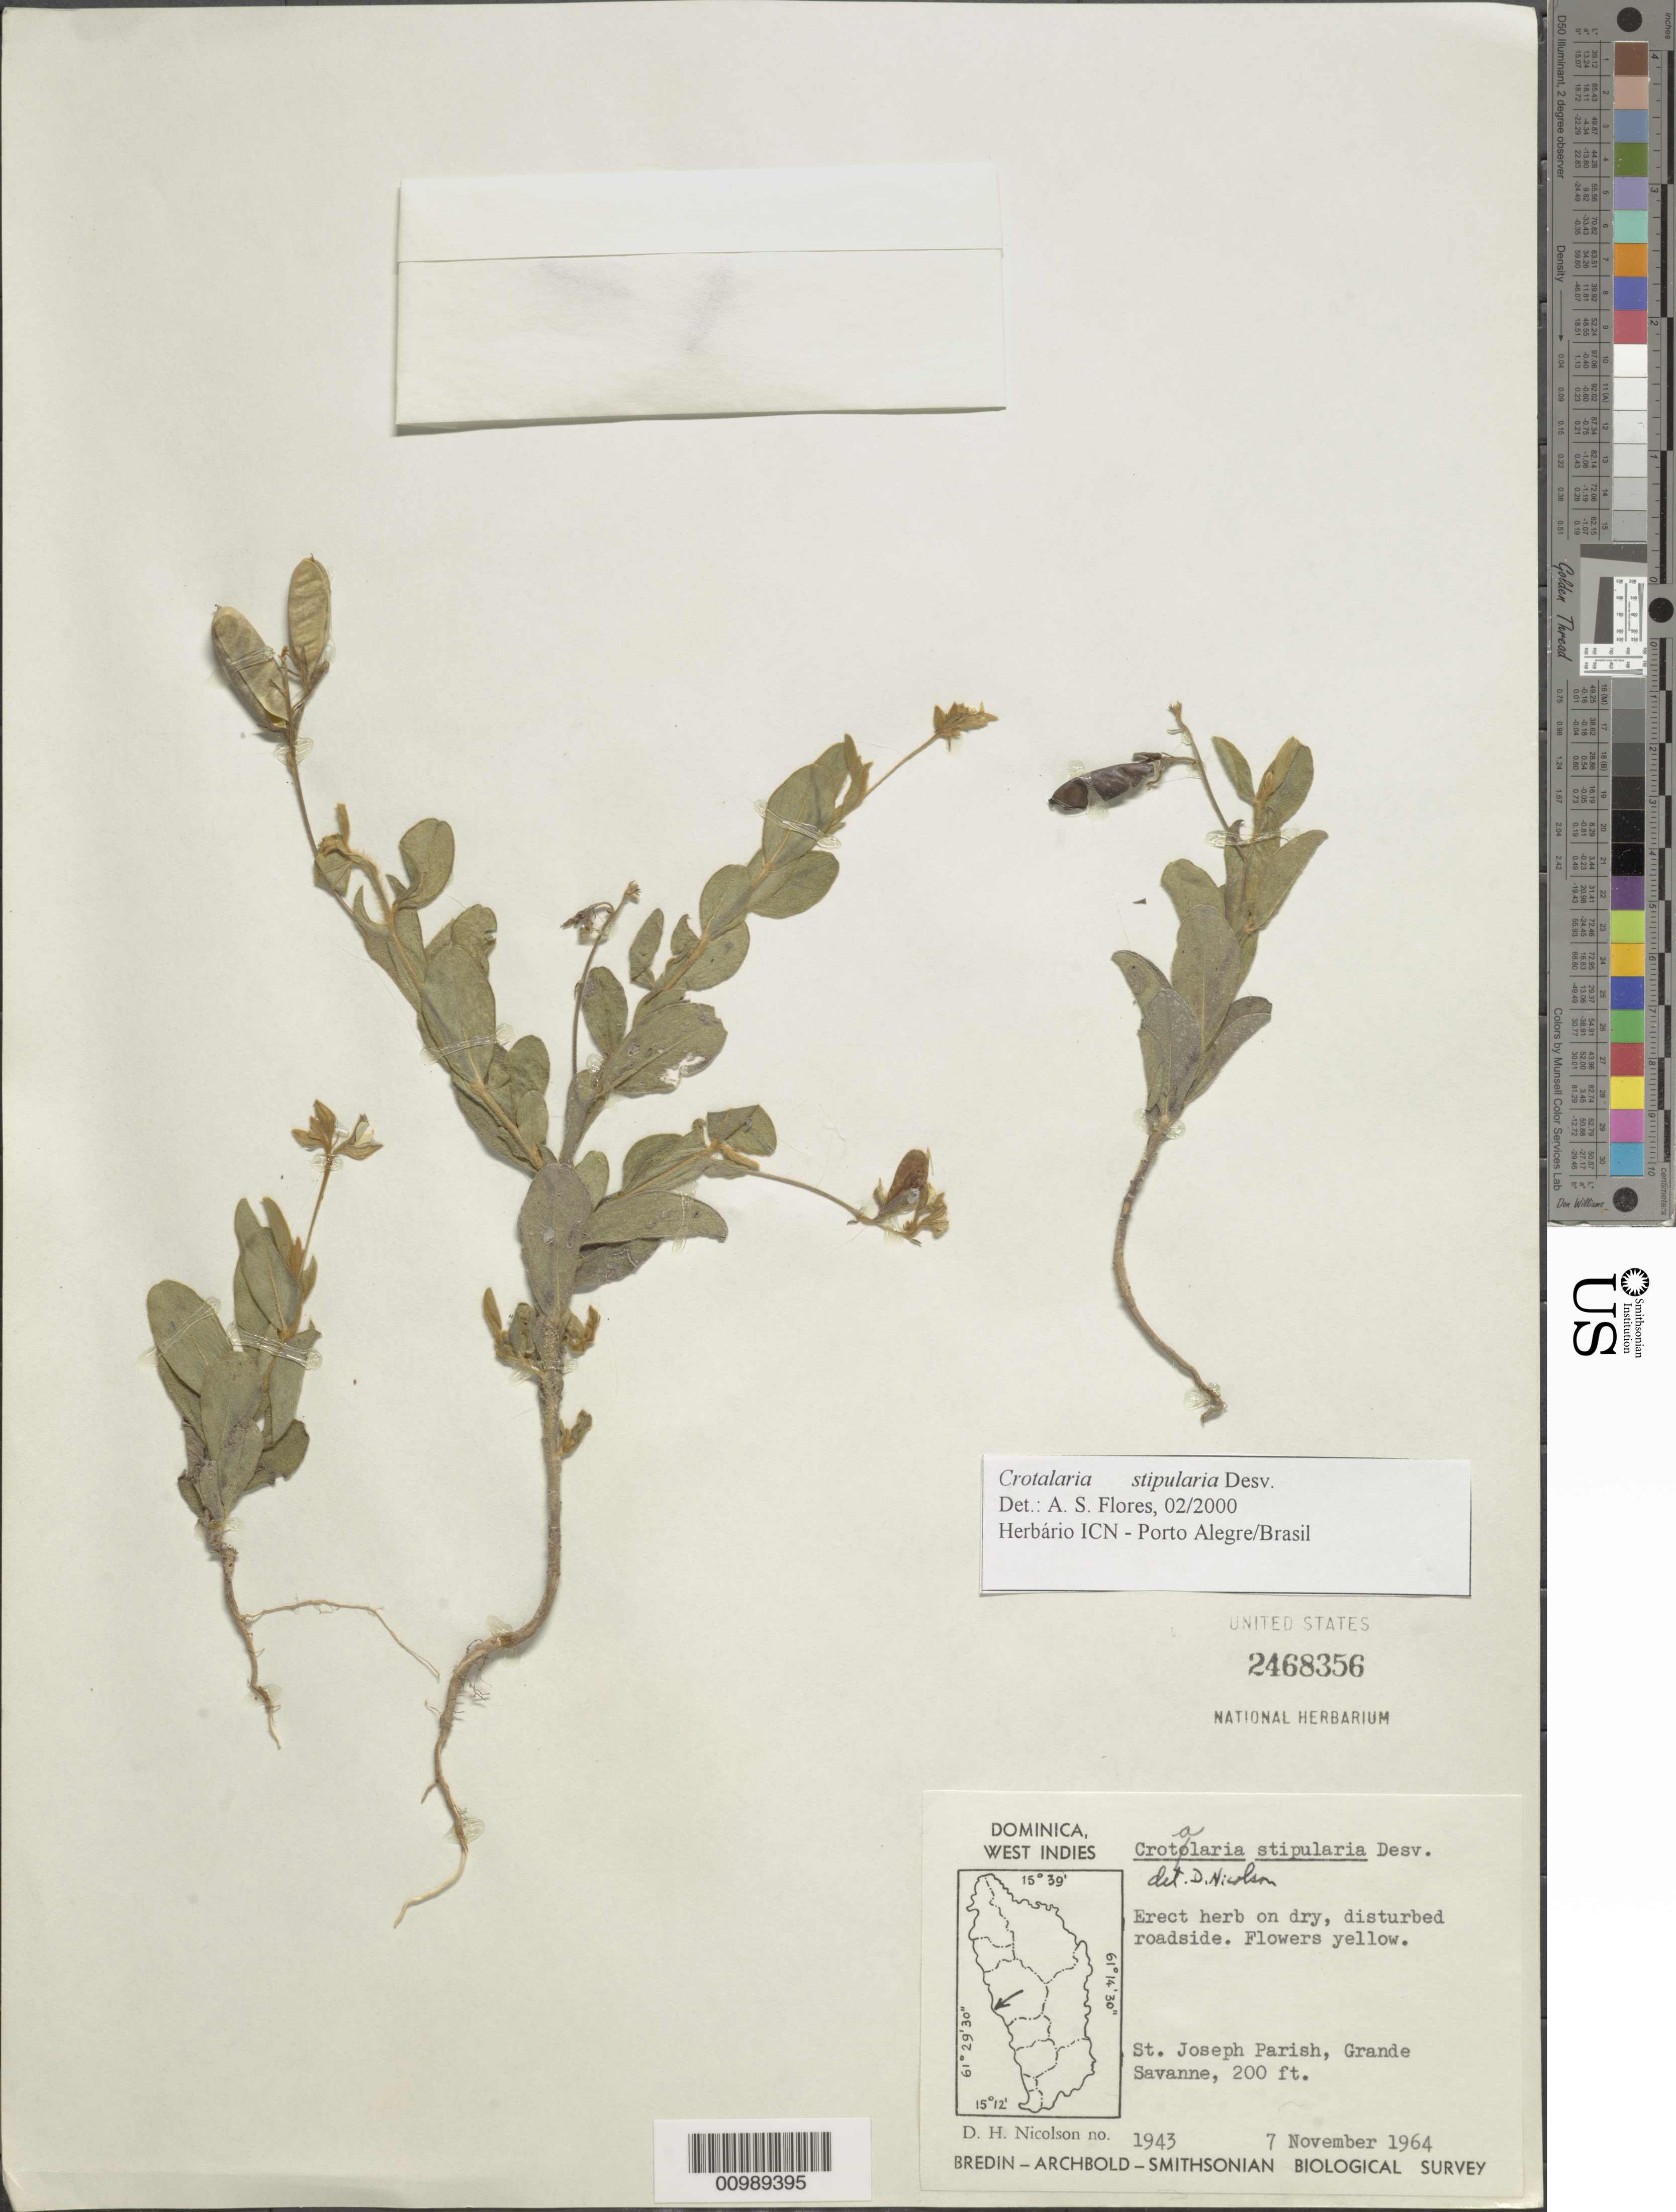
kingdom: Plantae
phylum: Tracheophyta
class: Magnoliopsida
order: Fabales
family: Fabaceae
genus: Crotalaria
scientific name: Crotalaria stipularia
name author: Desv.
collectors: D. H. Nicolson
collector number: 1943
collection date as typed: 07 Nov 1964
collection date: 1964-11-07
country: Dominica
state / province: St. Joseph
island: Dominica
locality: Grande Savanne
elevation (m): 61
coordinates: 0 N, 0 E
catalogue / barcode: US 2468356